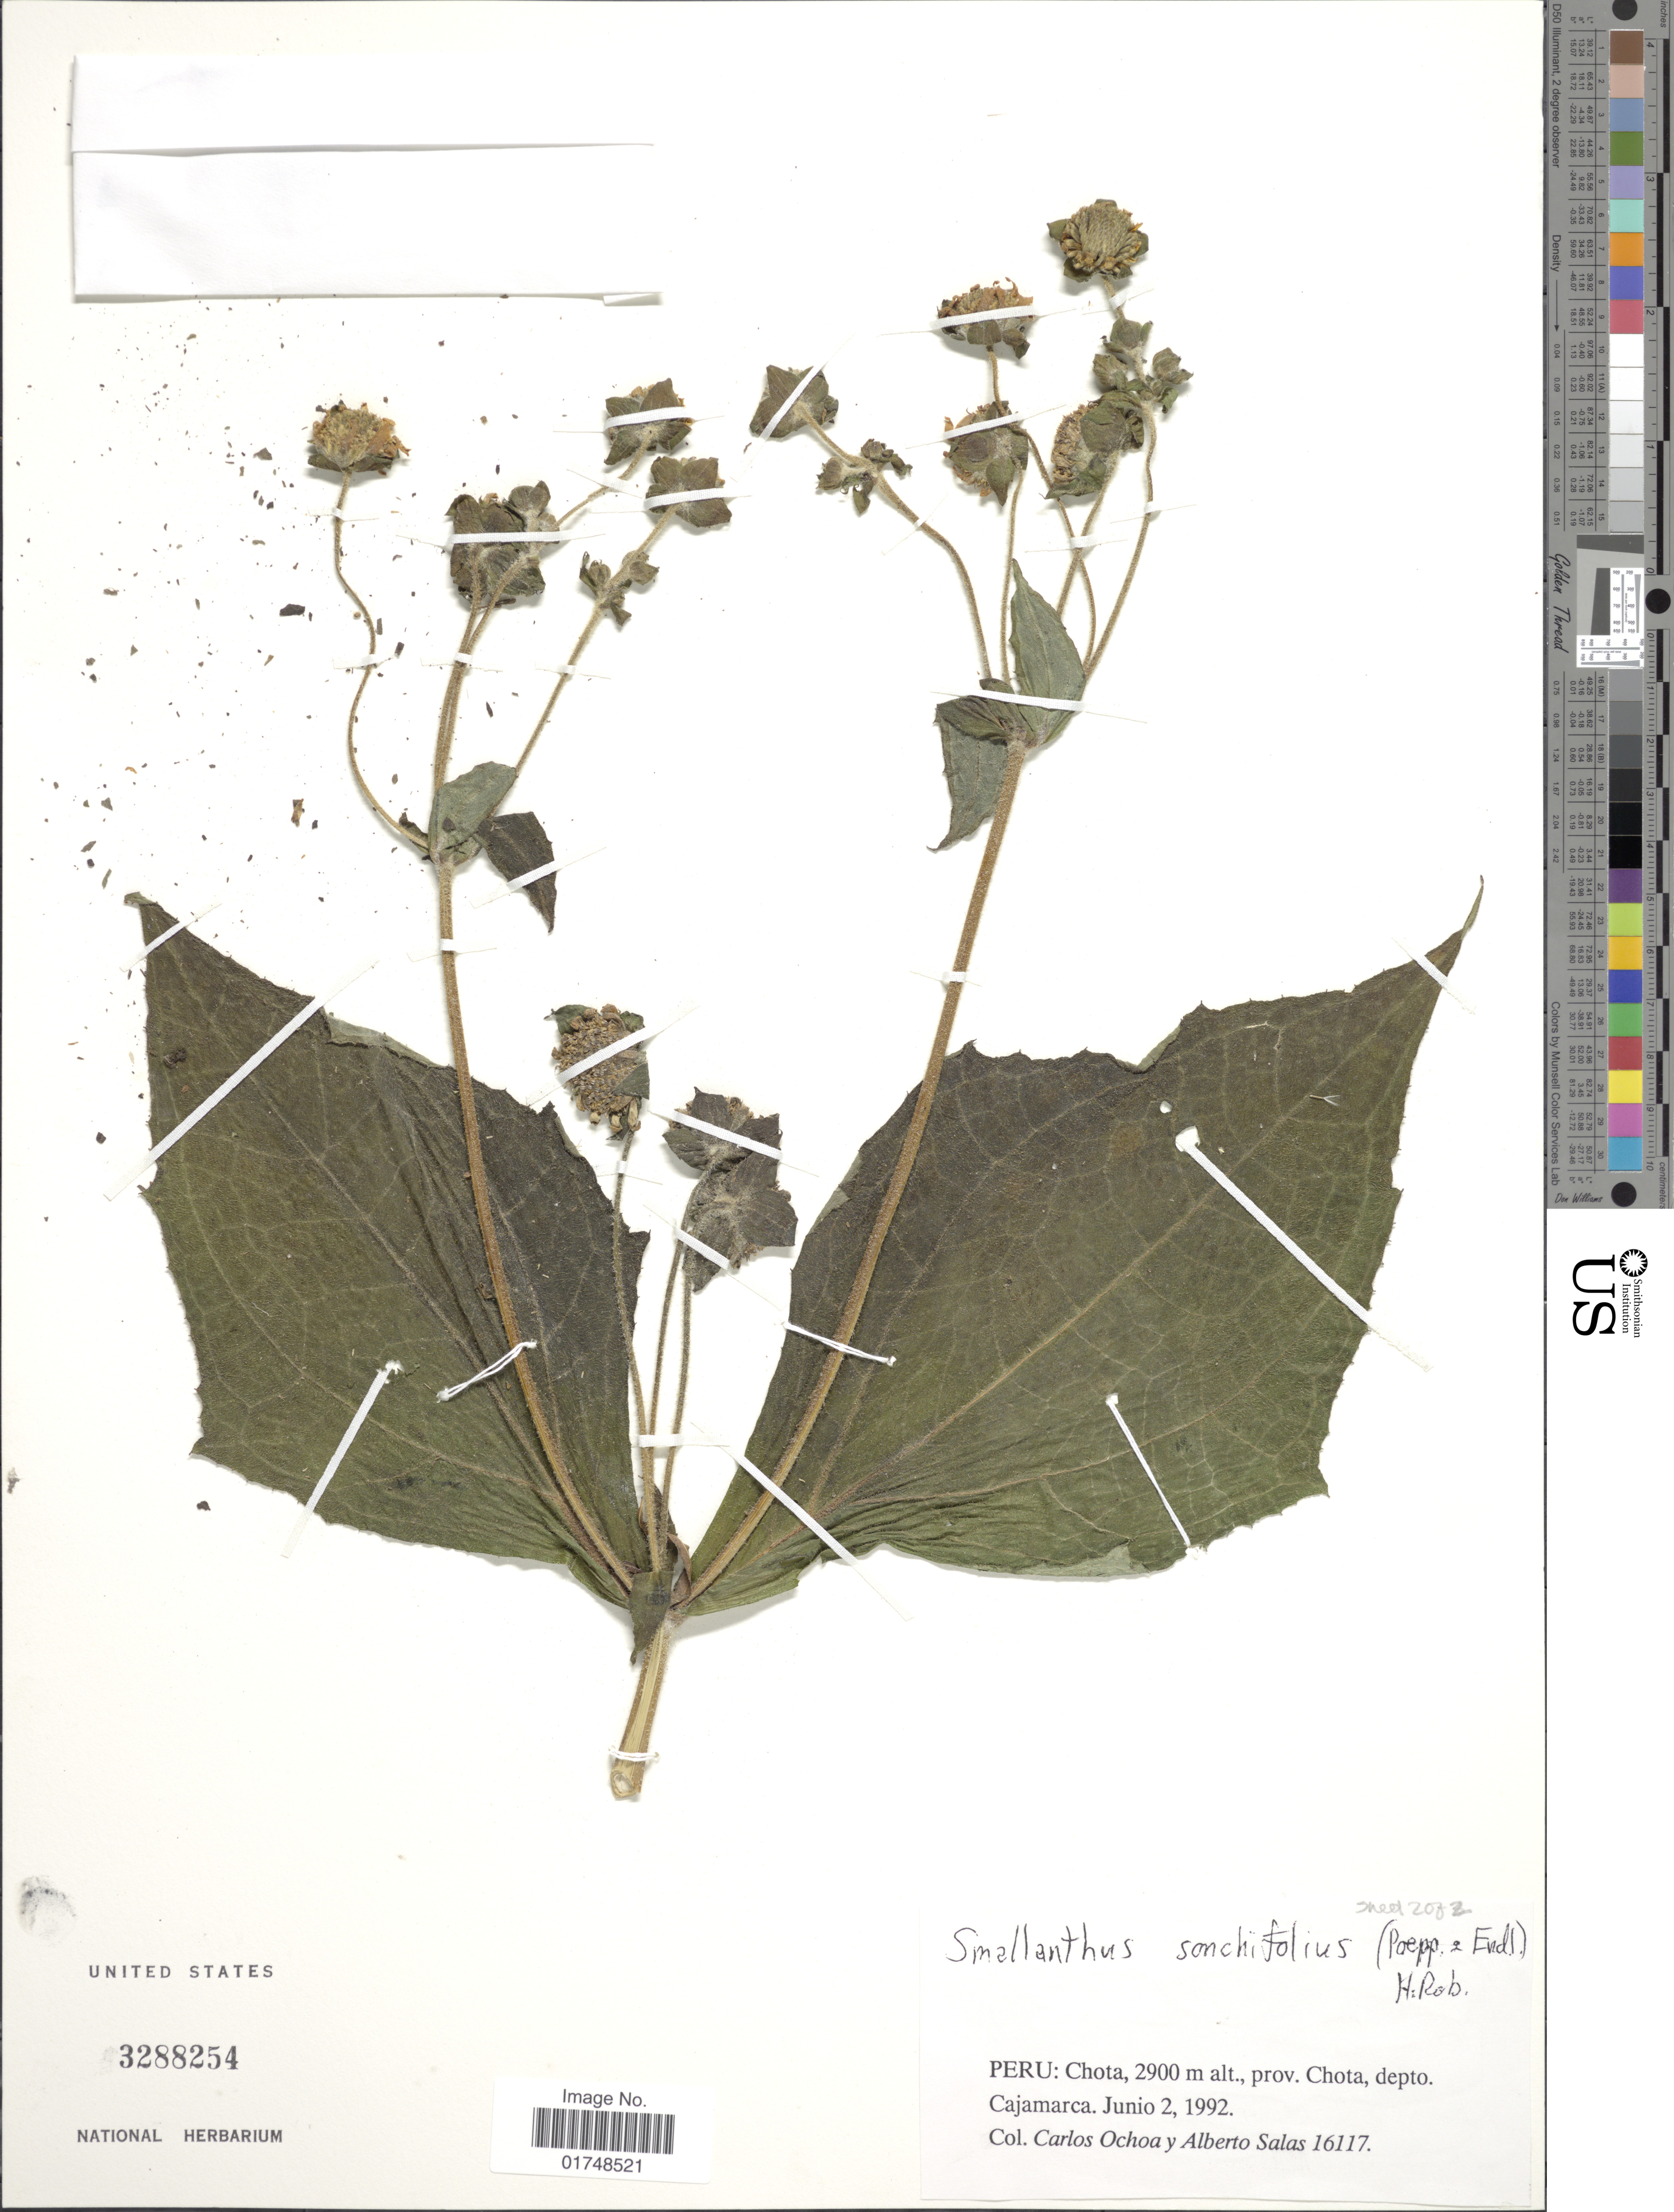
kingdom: Plantae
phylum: Tracheophyta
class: Magnoliopsida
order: Asterales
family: Asteraceae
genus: Smallanthus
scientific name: Smallanthus sonchifolias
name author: (Poepp.) H. Rob.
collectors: C. Ochoa & A. Salas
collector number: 16117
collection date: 1992-06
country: Peru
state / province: Cajamarca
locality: Peru: Chota, prov. Chota, depto. Cajamarca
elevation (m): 2900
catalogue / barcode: US 3288254